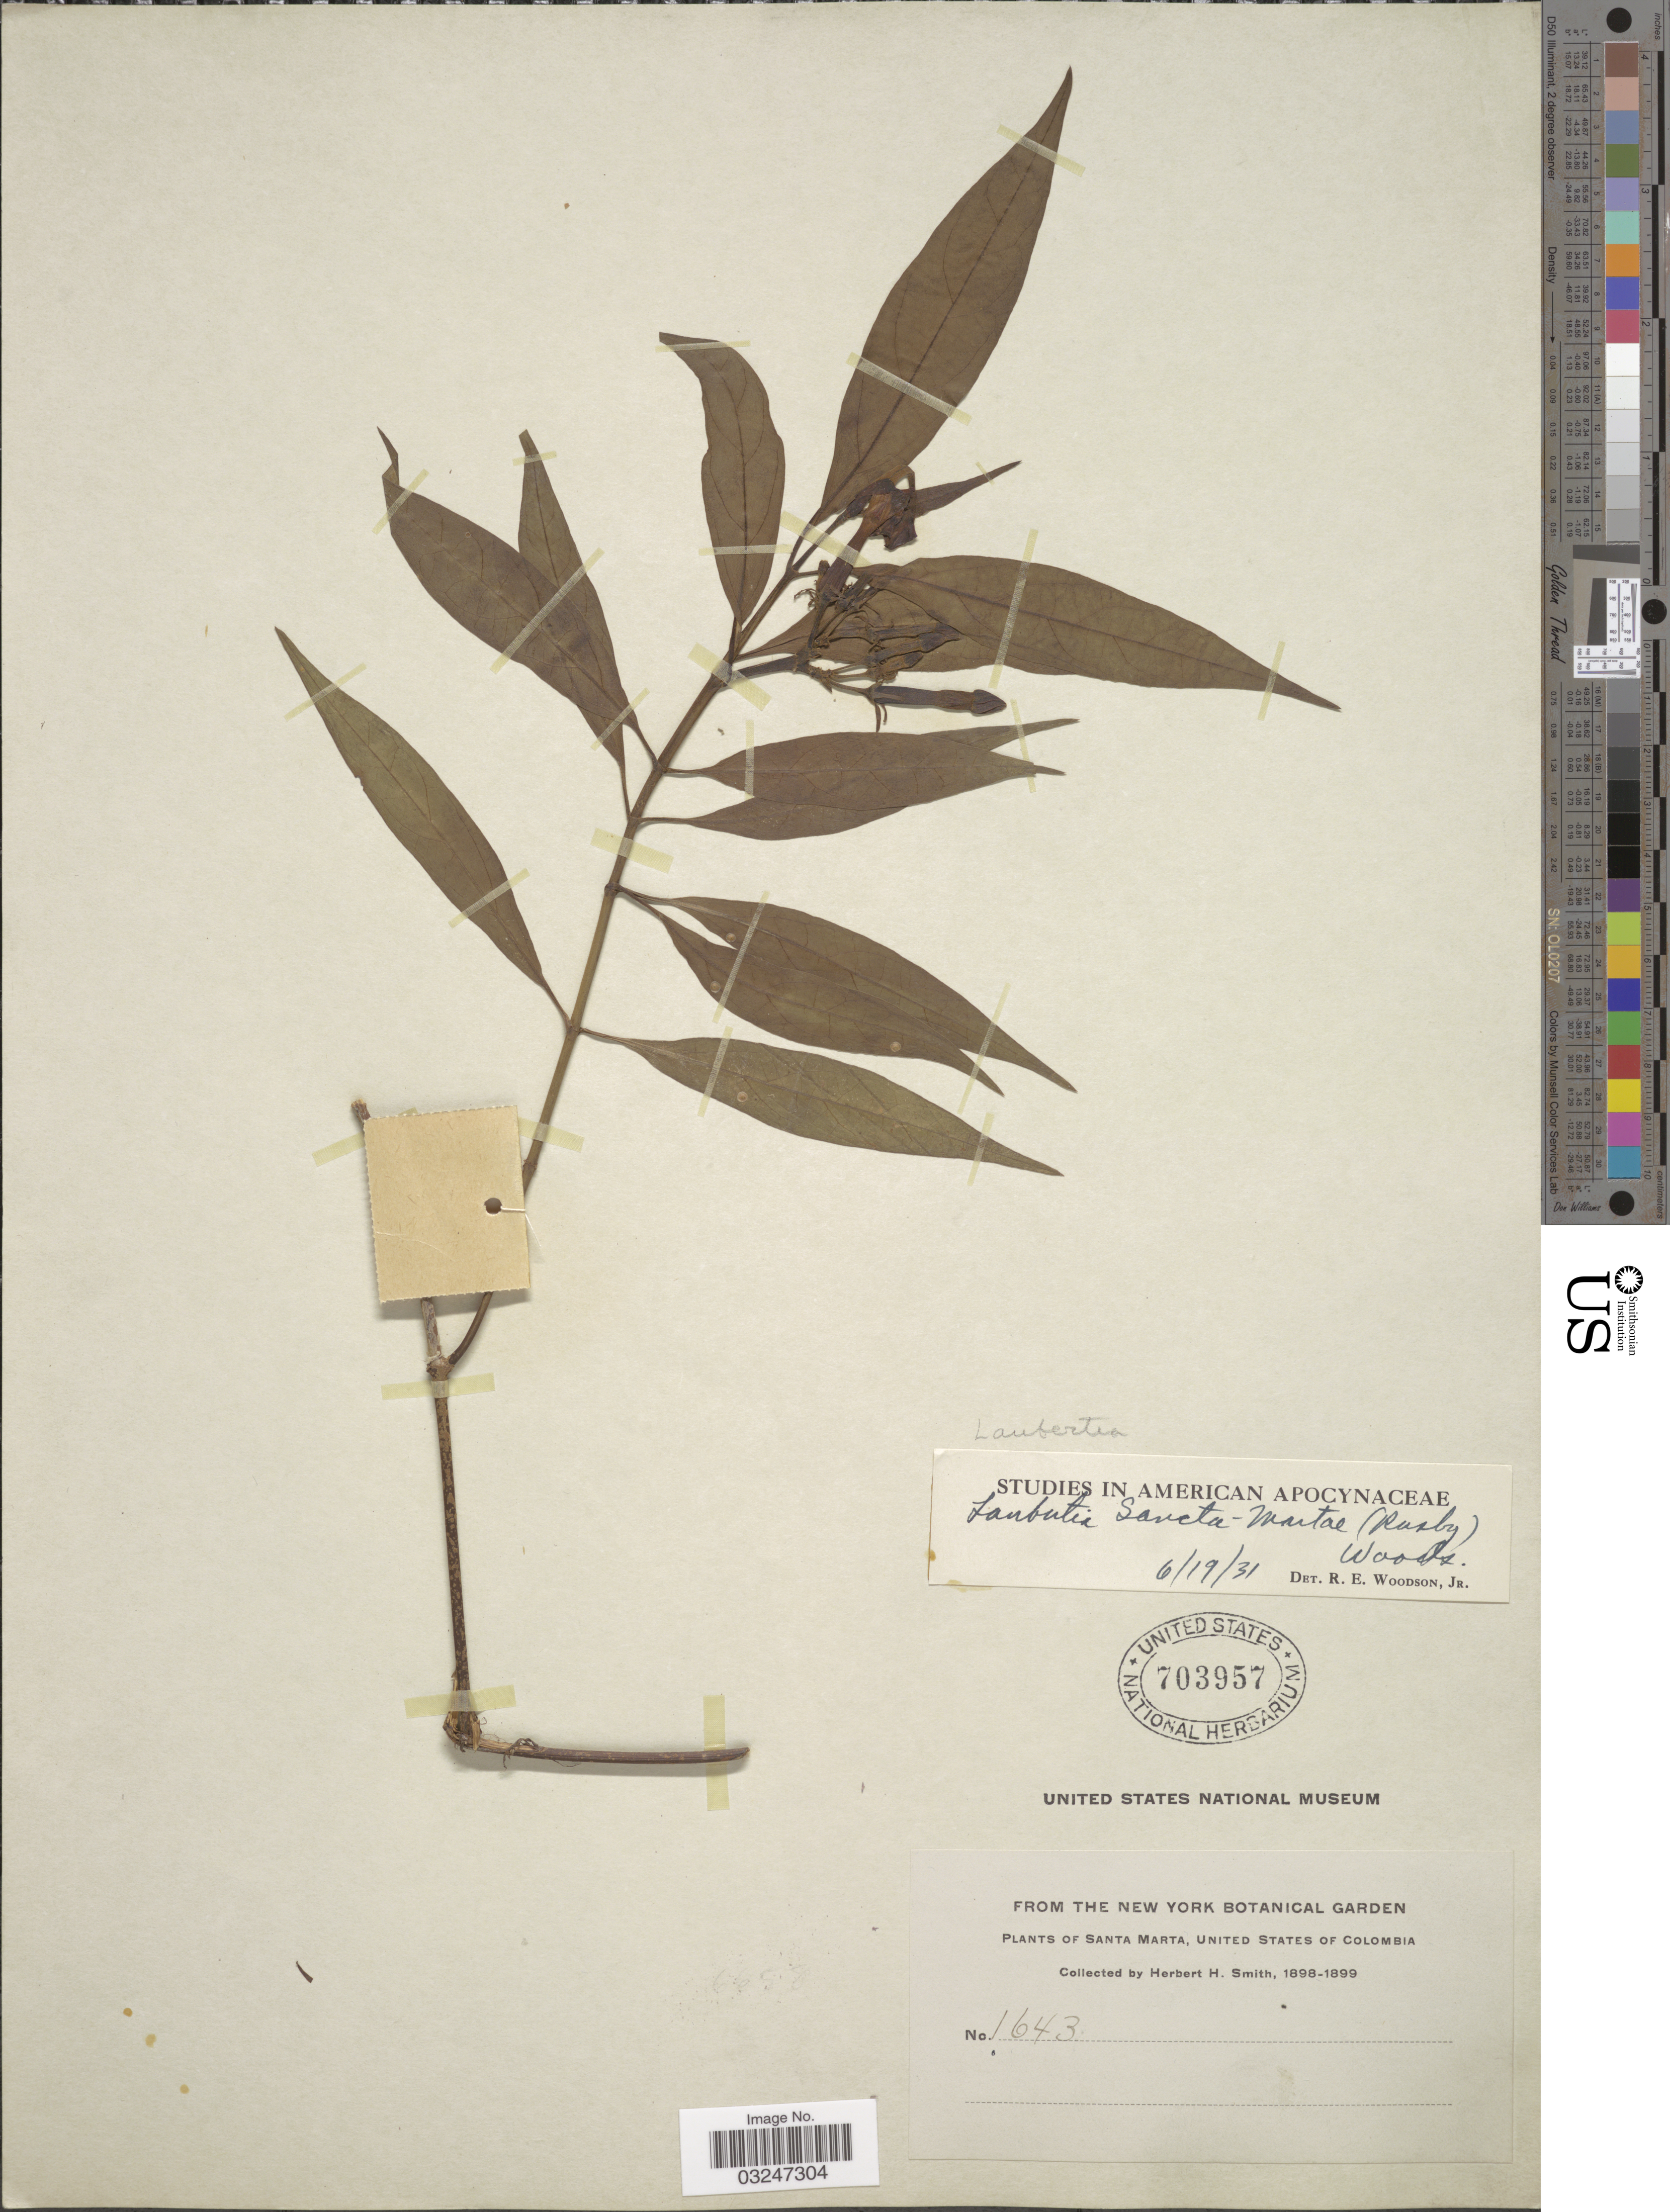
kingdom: Plantae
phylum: Tracheophyta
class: Magnoliopsida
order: Gentianales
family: Apocynaceae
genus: Laubertia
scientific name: Laubertia sanctae-martae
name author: (Rusby) Woodson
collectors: Herbert H. Smith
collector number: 1643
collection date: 1898/1899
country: Colombia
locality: Santa Marta, United States of Colombia.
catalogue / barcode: US 703957